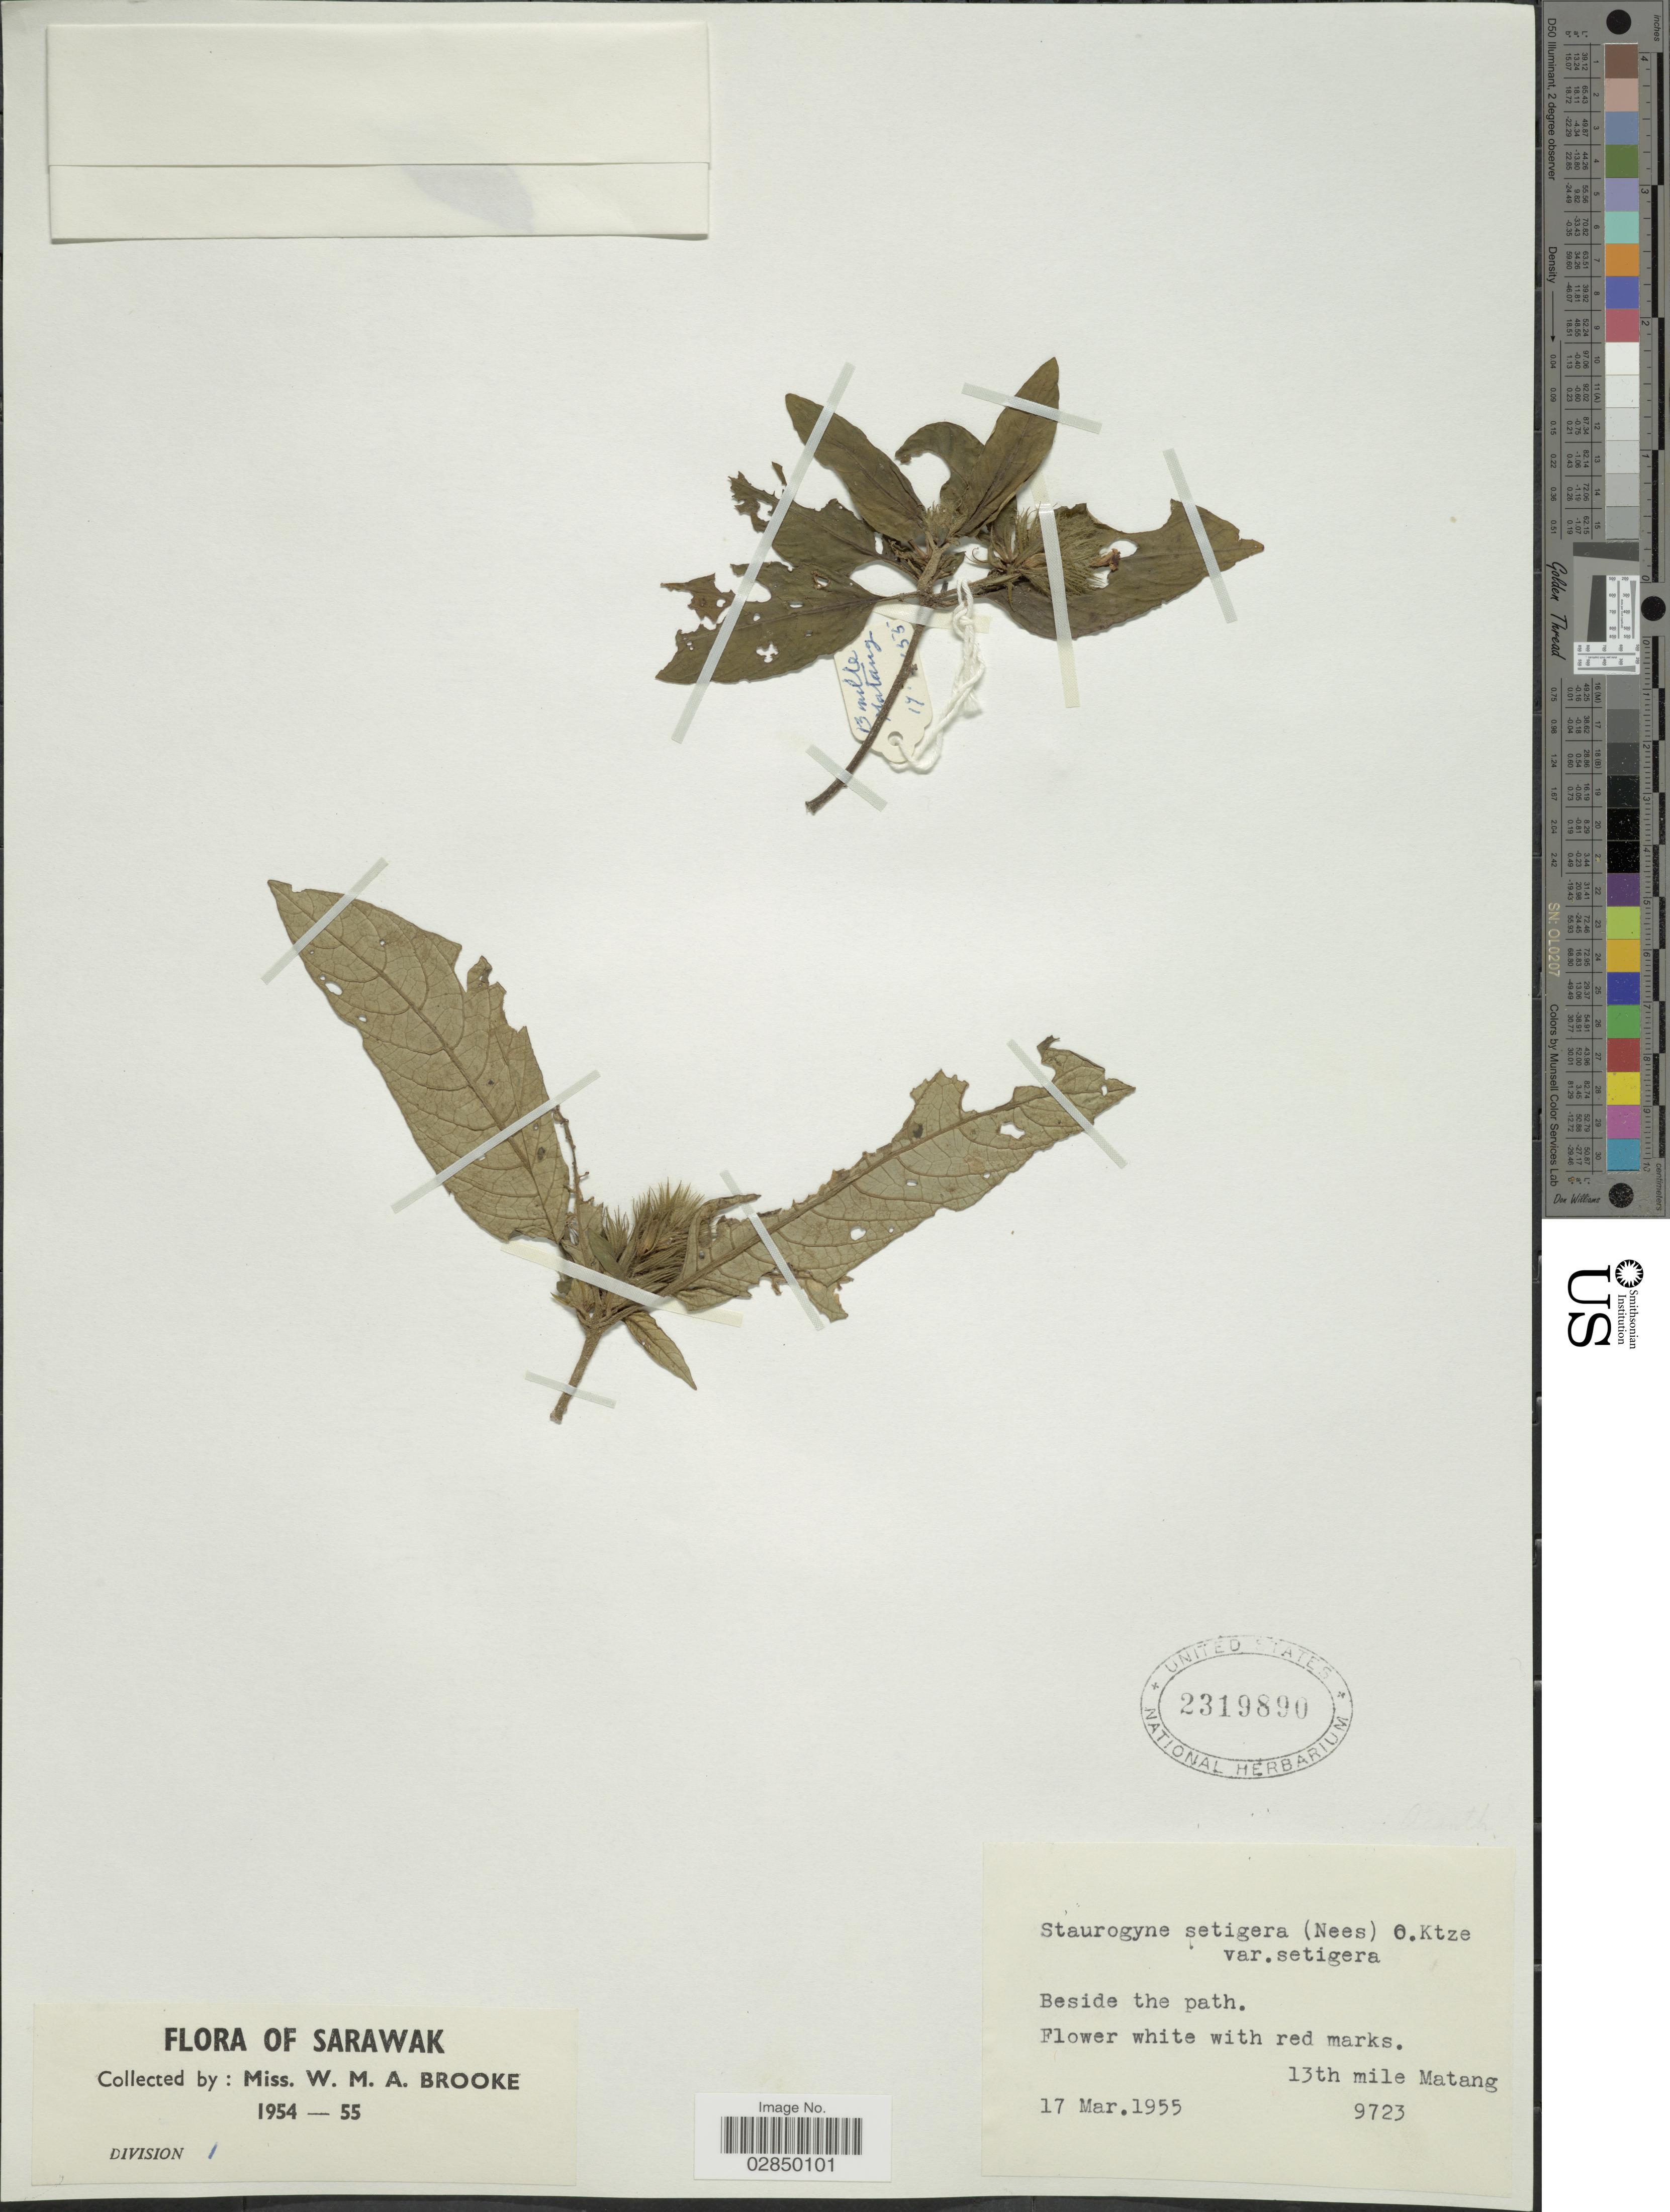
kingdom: Plantae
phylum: Tracheophyta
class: Magnoliopsida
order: Lamiales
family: Acanthaceae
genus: Staurogyne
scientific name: Staurogyne setigera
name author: Kuntze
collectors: W. Brooke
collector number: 9723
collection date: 1955-03-17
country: Malaysia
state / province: Sarawak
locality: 13th mile Matang.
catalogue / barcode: US 2319890